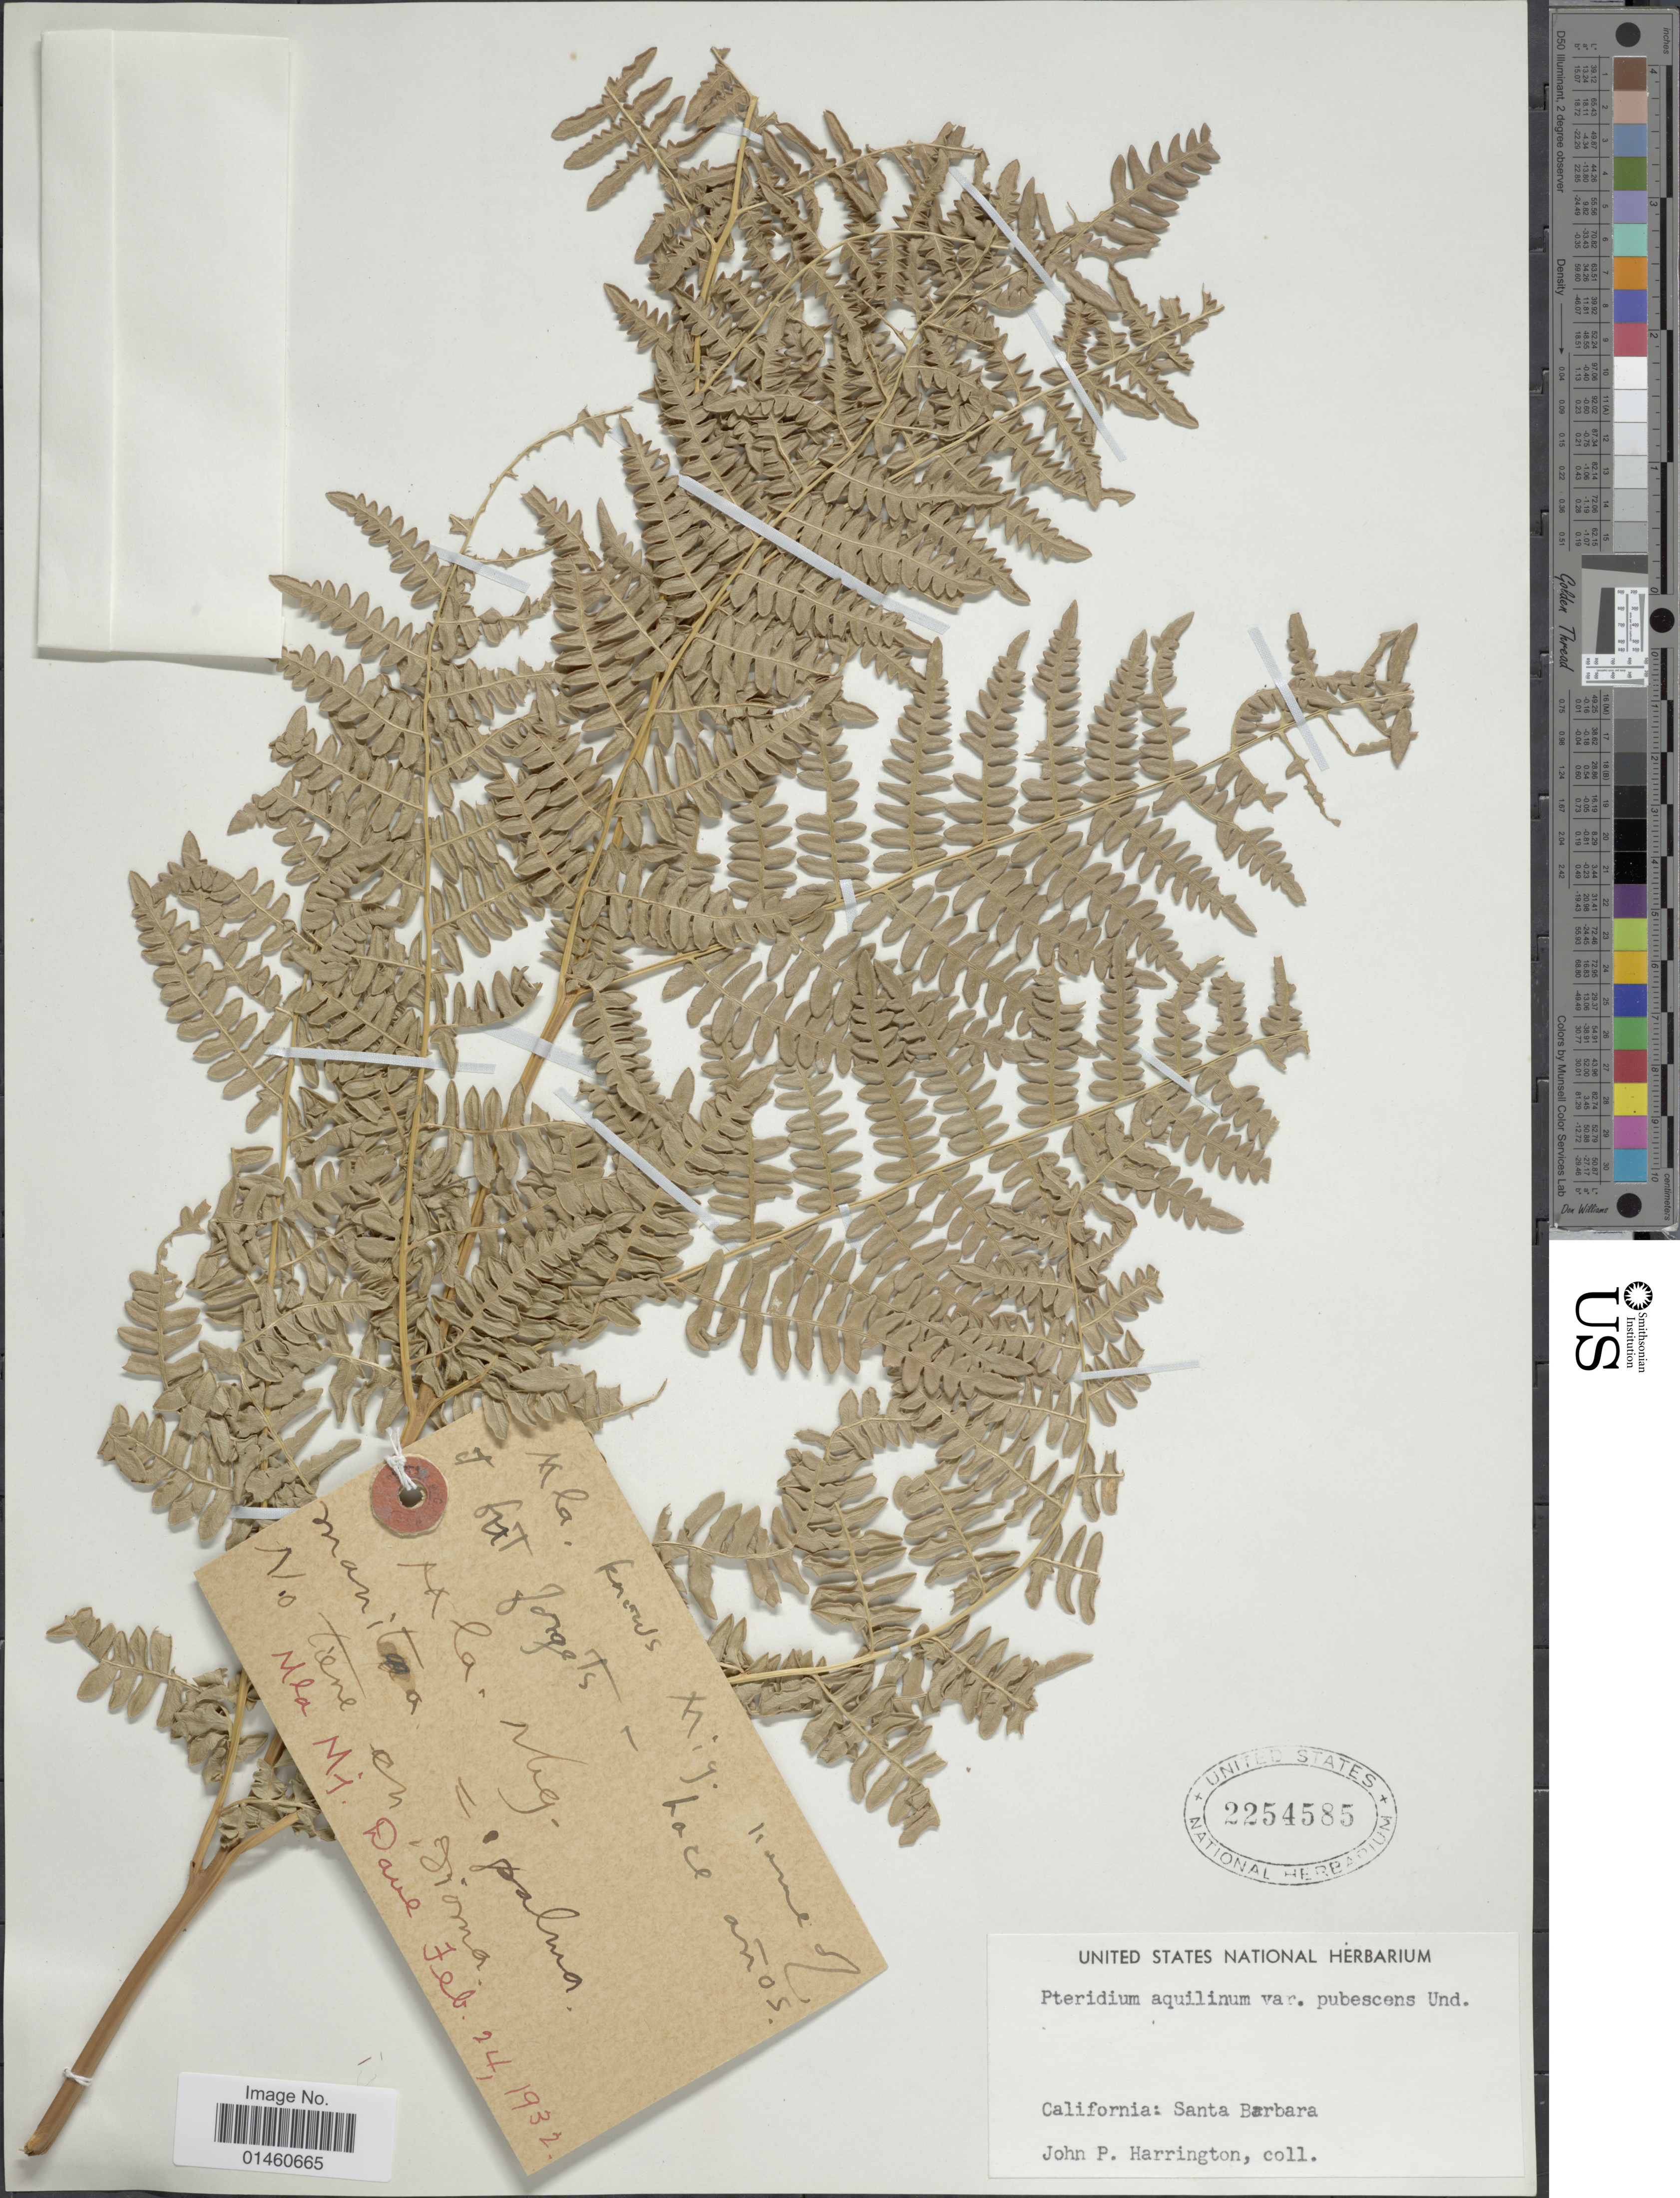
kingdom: Plantae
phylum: Tracheophyta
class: Polypodiopsida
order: Polypodiales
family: Dennstaedtiaceae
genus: Pteridium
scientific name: Pteridium pubescens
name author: (Underw.) Christenh.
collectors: J. Harrington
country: United States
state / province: California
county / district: Santa Barbara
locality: Santa Barbara.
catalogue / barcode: US 2254585